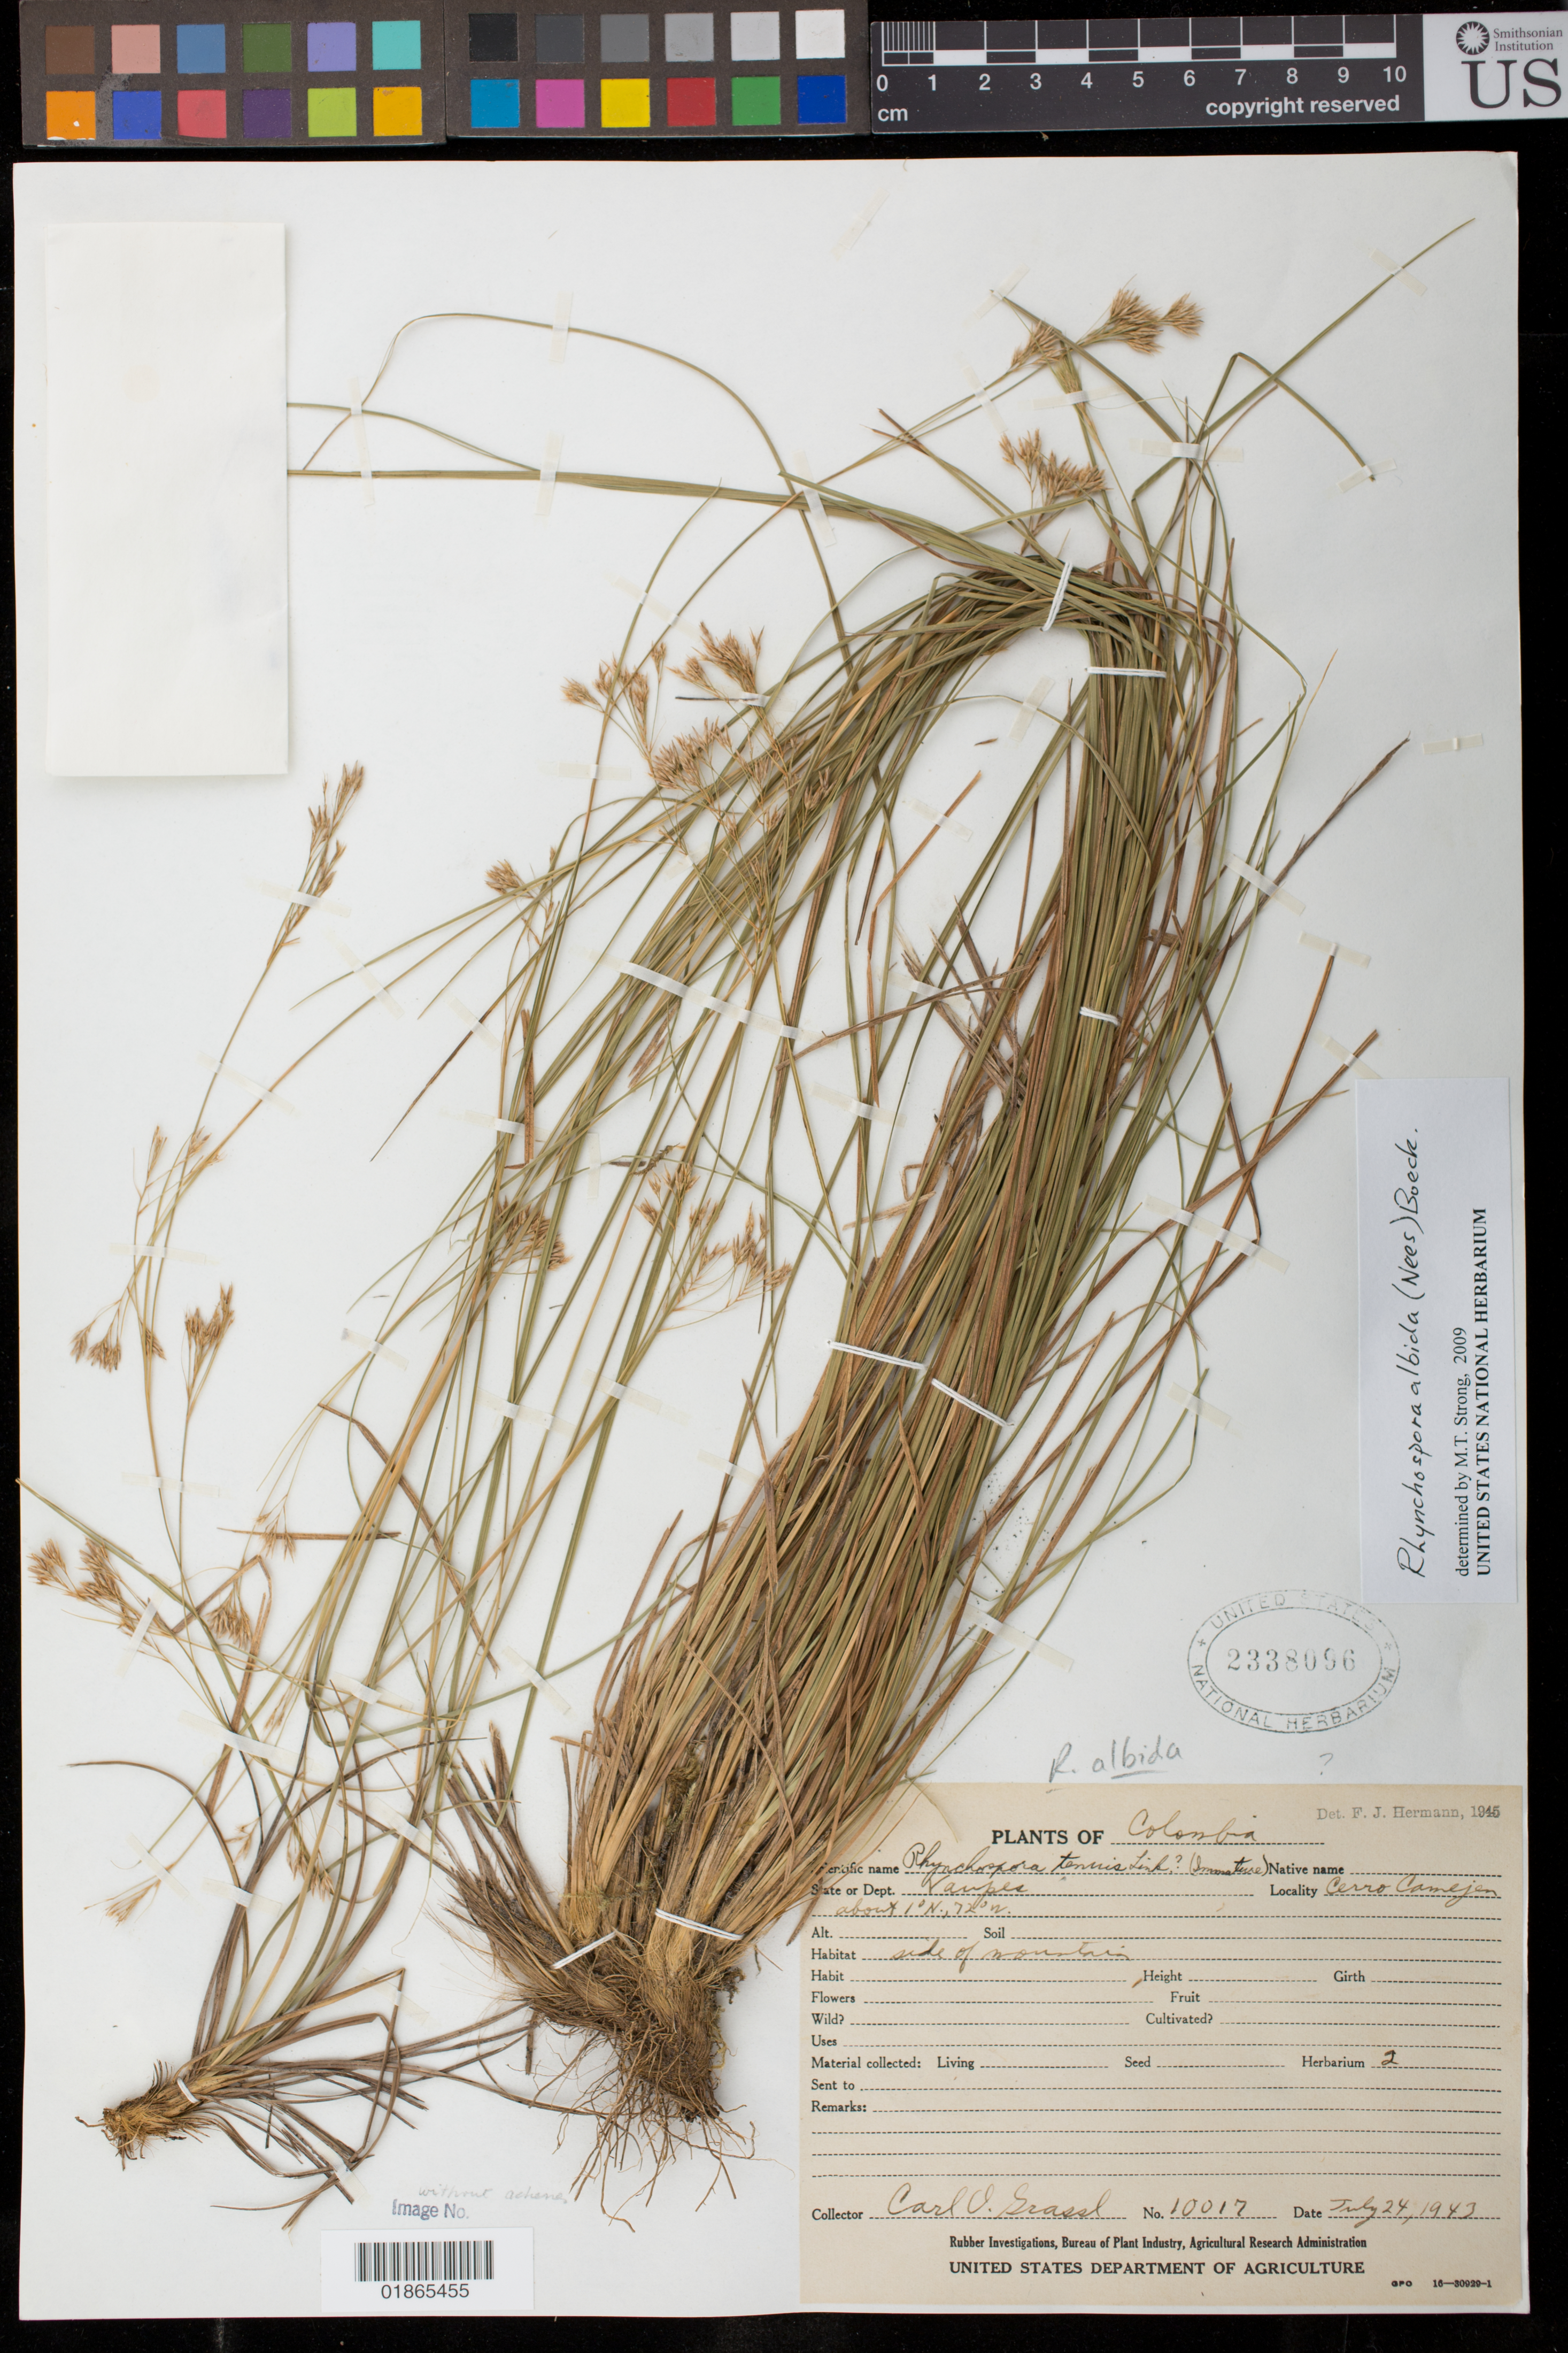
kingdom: Plantae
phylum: Tracheophyta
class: Liliopsida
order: Poales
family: Cyperaceae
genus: Rhynchospora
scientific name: Rhynchospora albida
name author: (Nees) Boeckeler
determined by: Strong, M. T., (US), Smithsonian Institution - National Museum of Natural History (UNITED STATES)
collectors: C. Grassl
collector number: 10017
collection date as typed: July 24,1943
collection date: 1943-07-24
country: Colombia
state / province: Vaupés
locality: Cerro Canejen.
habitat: Side of mountain.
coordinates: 1 N, 72 W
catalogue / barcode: US 2338096